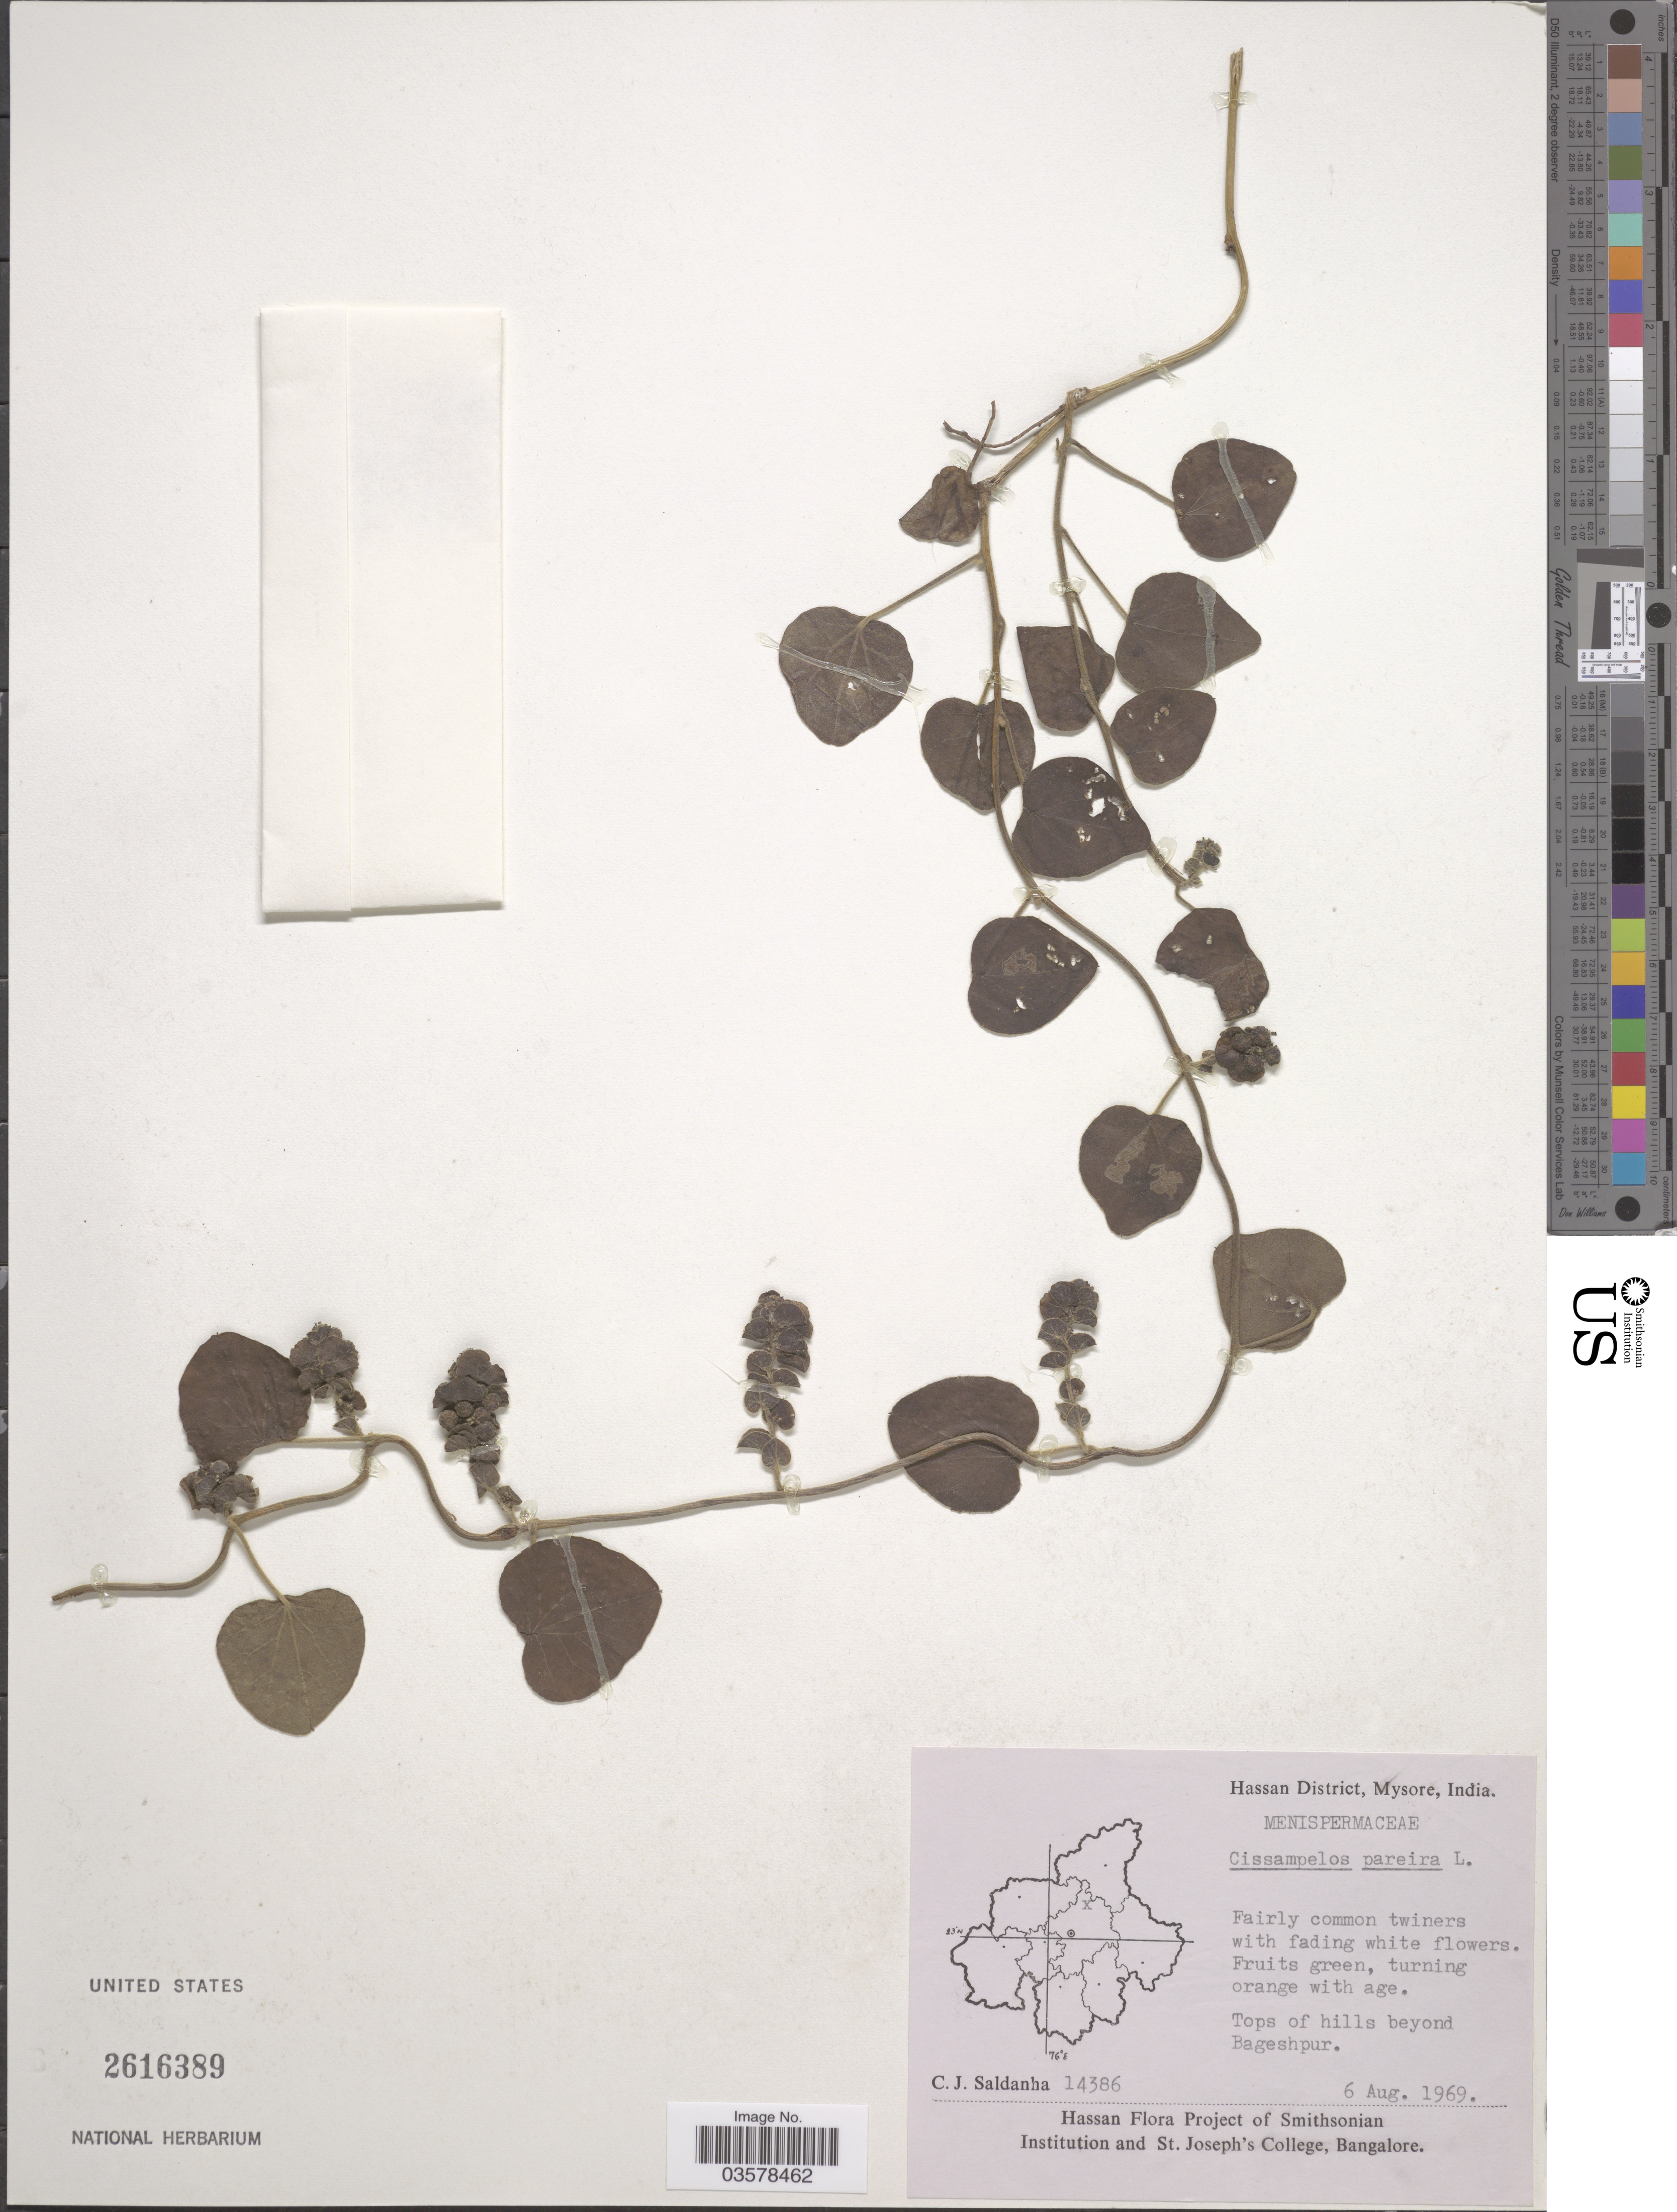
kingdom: Plantae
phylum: Tracheophyta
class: Magnoliopsida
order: Ranunculales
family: Menispermaceae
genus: Cissampelos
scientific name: Cissampelos pareira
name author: L.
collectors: C. J. Saldanha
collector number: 14386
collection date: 1969-08-06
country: India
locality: Hassan District, Mysore. Tops of hills beyond Bageshpur.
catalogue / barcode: US 2616389